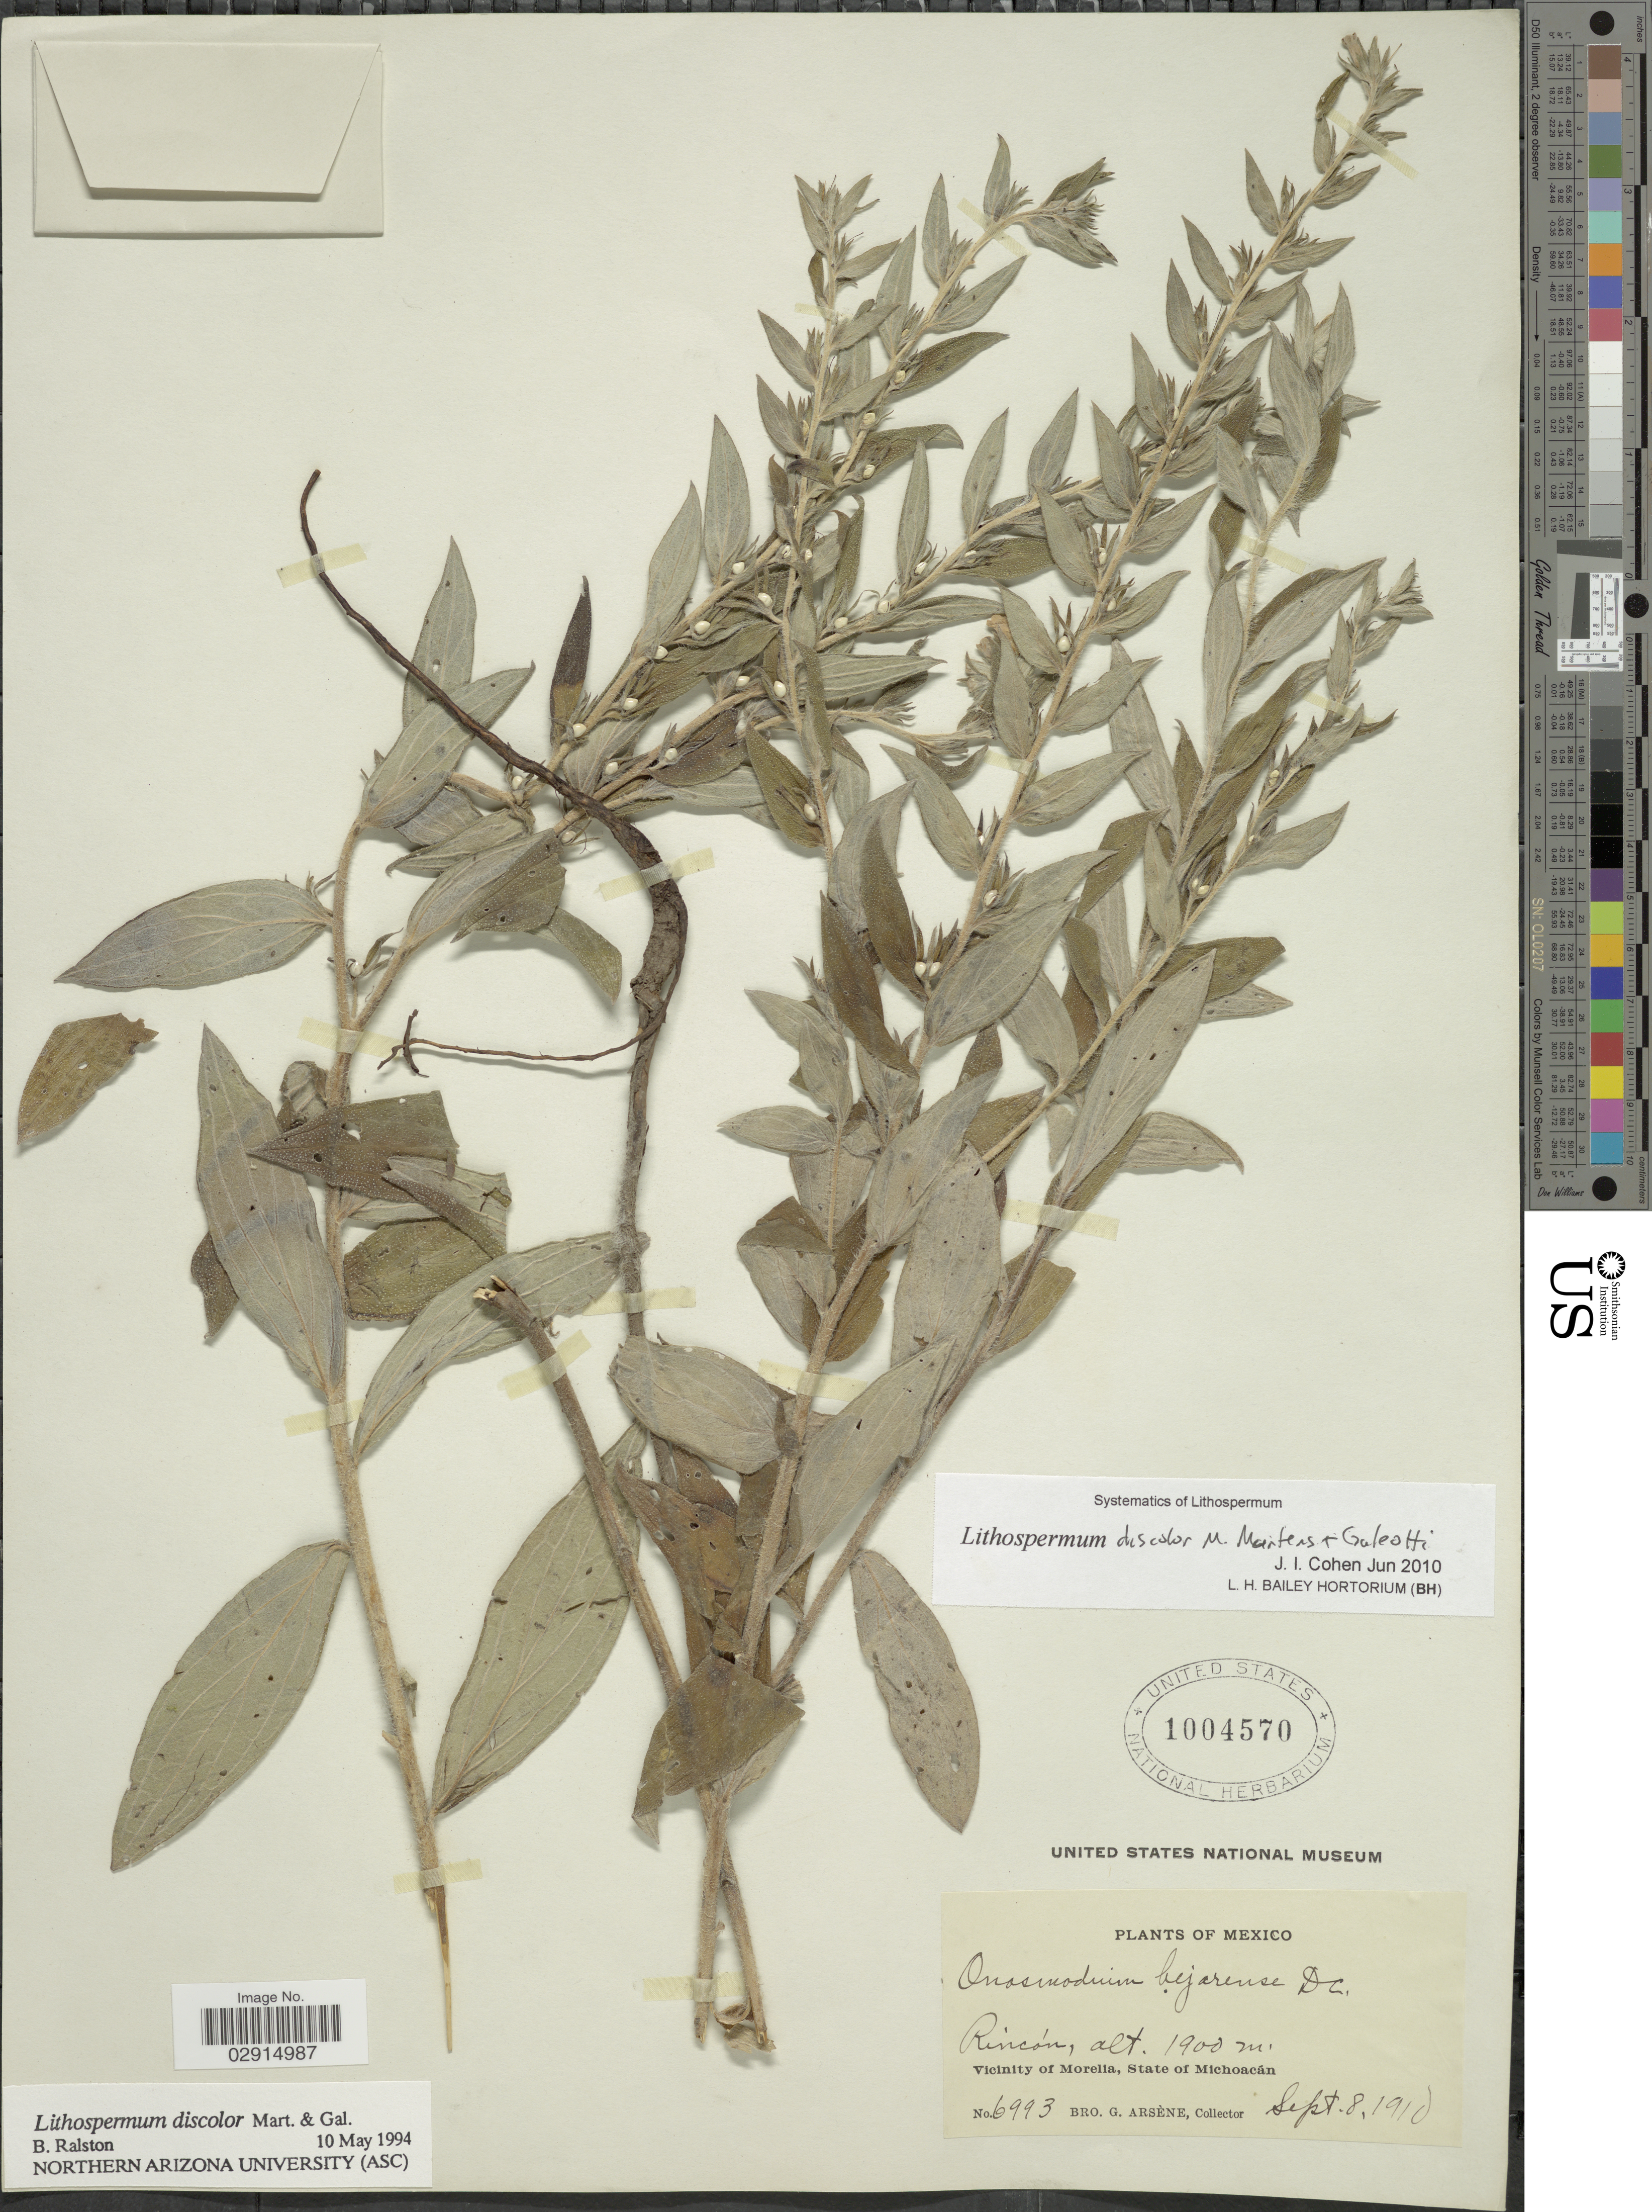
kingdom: Plantae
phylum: Tracheophyta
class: Magnoliopsida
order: Boraginales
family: Boraginaceae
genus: Lithospermum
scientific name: Lithospermum discolor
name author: M. Martens & Galeotti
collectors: Bro. G. Arsène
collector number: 6993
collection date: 1910-09-08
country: Mexico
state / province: Michoacán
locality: Rincón. Vicinity of Morelia, State of Michoacán. Mexico.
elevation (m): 1900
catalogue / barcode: US 1004570